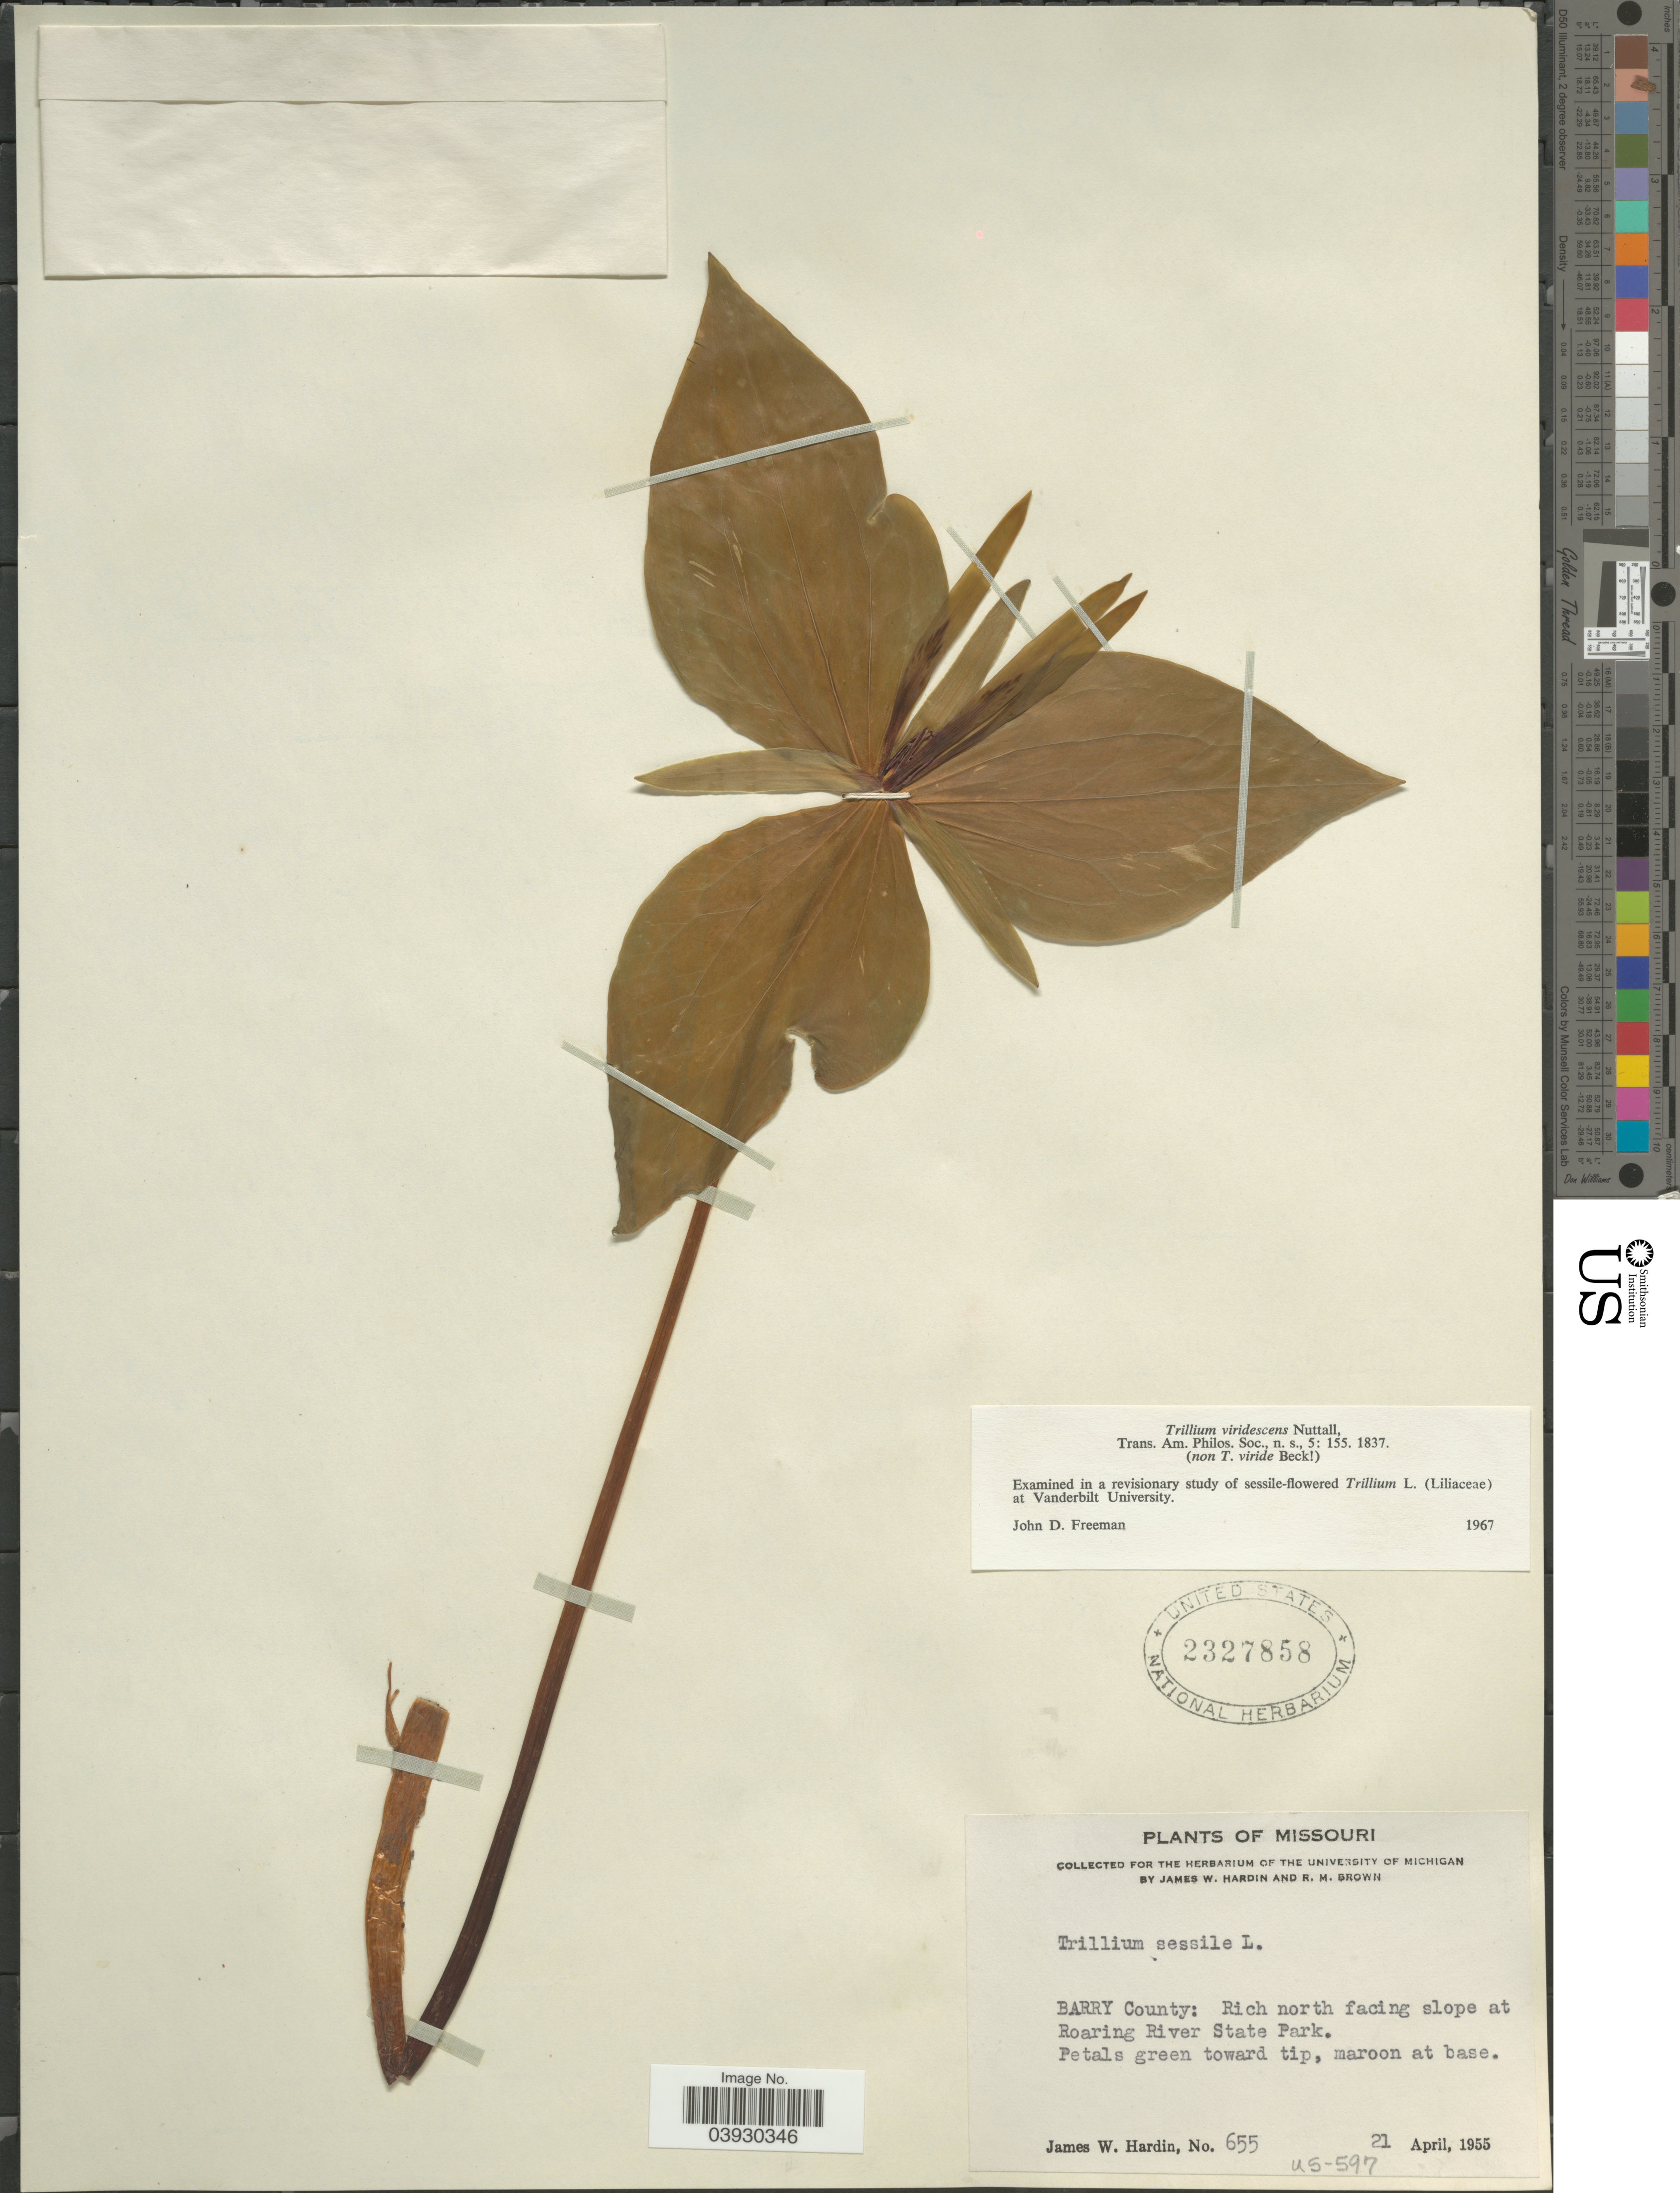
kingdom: Plantae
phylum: Tracheophyta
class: Liliopsida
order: Liliales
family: Melanthiaceae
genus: Trillium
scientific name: Trillium viridescens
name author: Nutt.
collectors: J. W. Hardin & R. Brown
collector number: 655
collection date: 1955-04-21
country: United States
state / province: Missouri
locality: Barry County: Rich north facing slope at Roaring River State Park.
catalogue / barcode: US 2327858